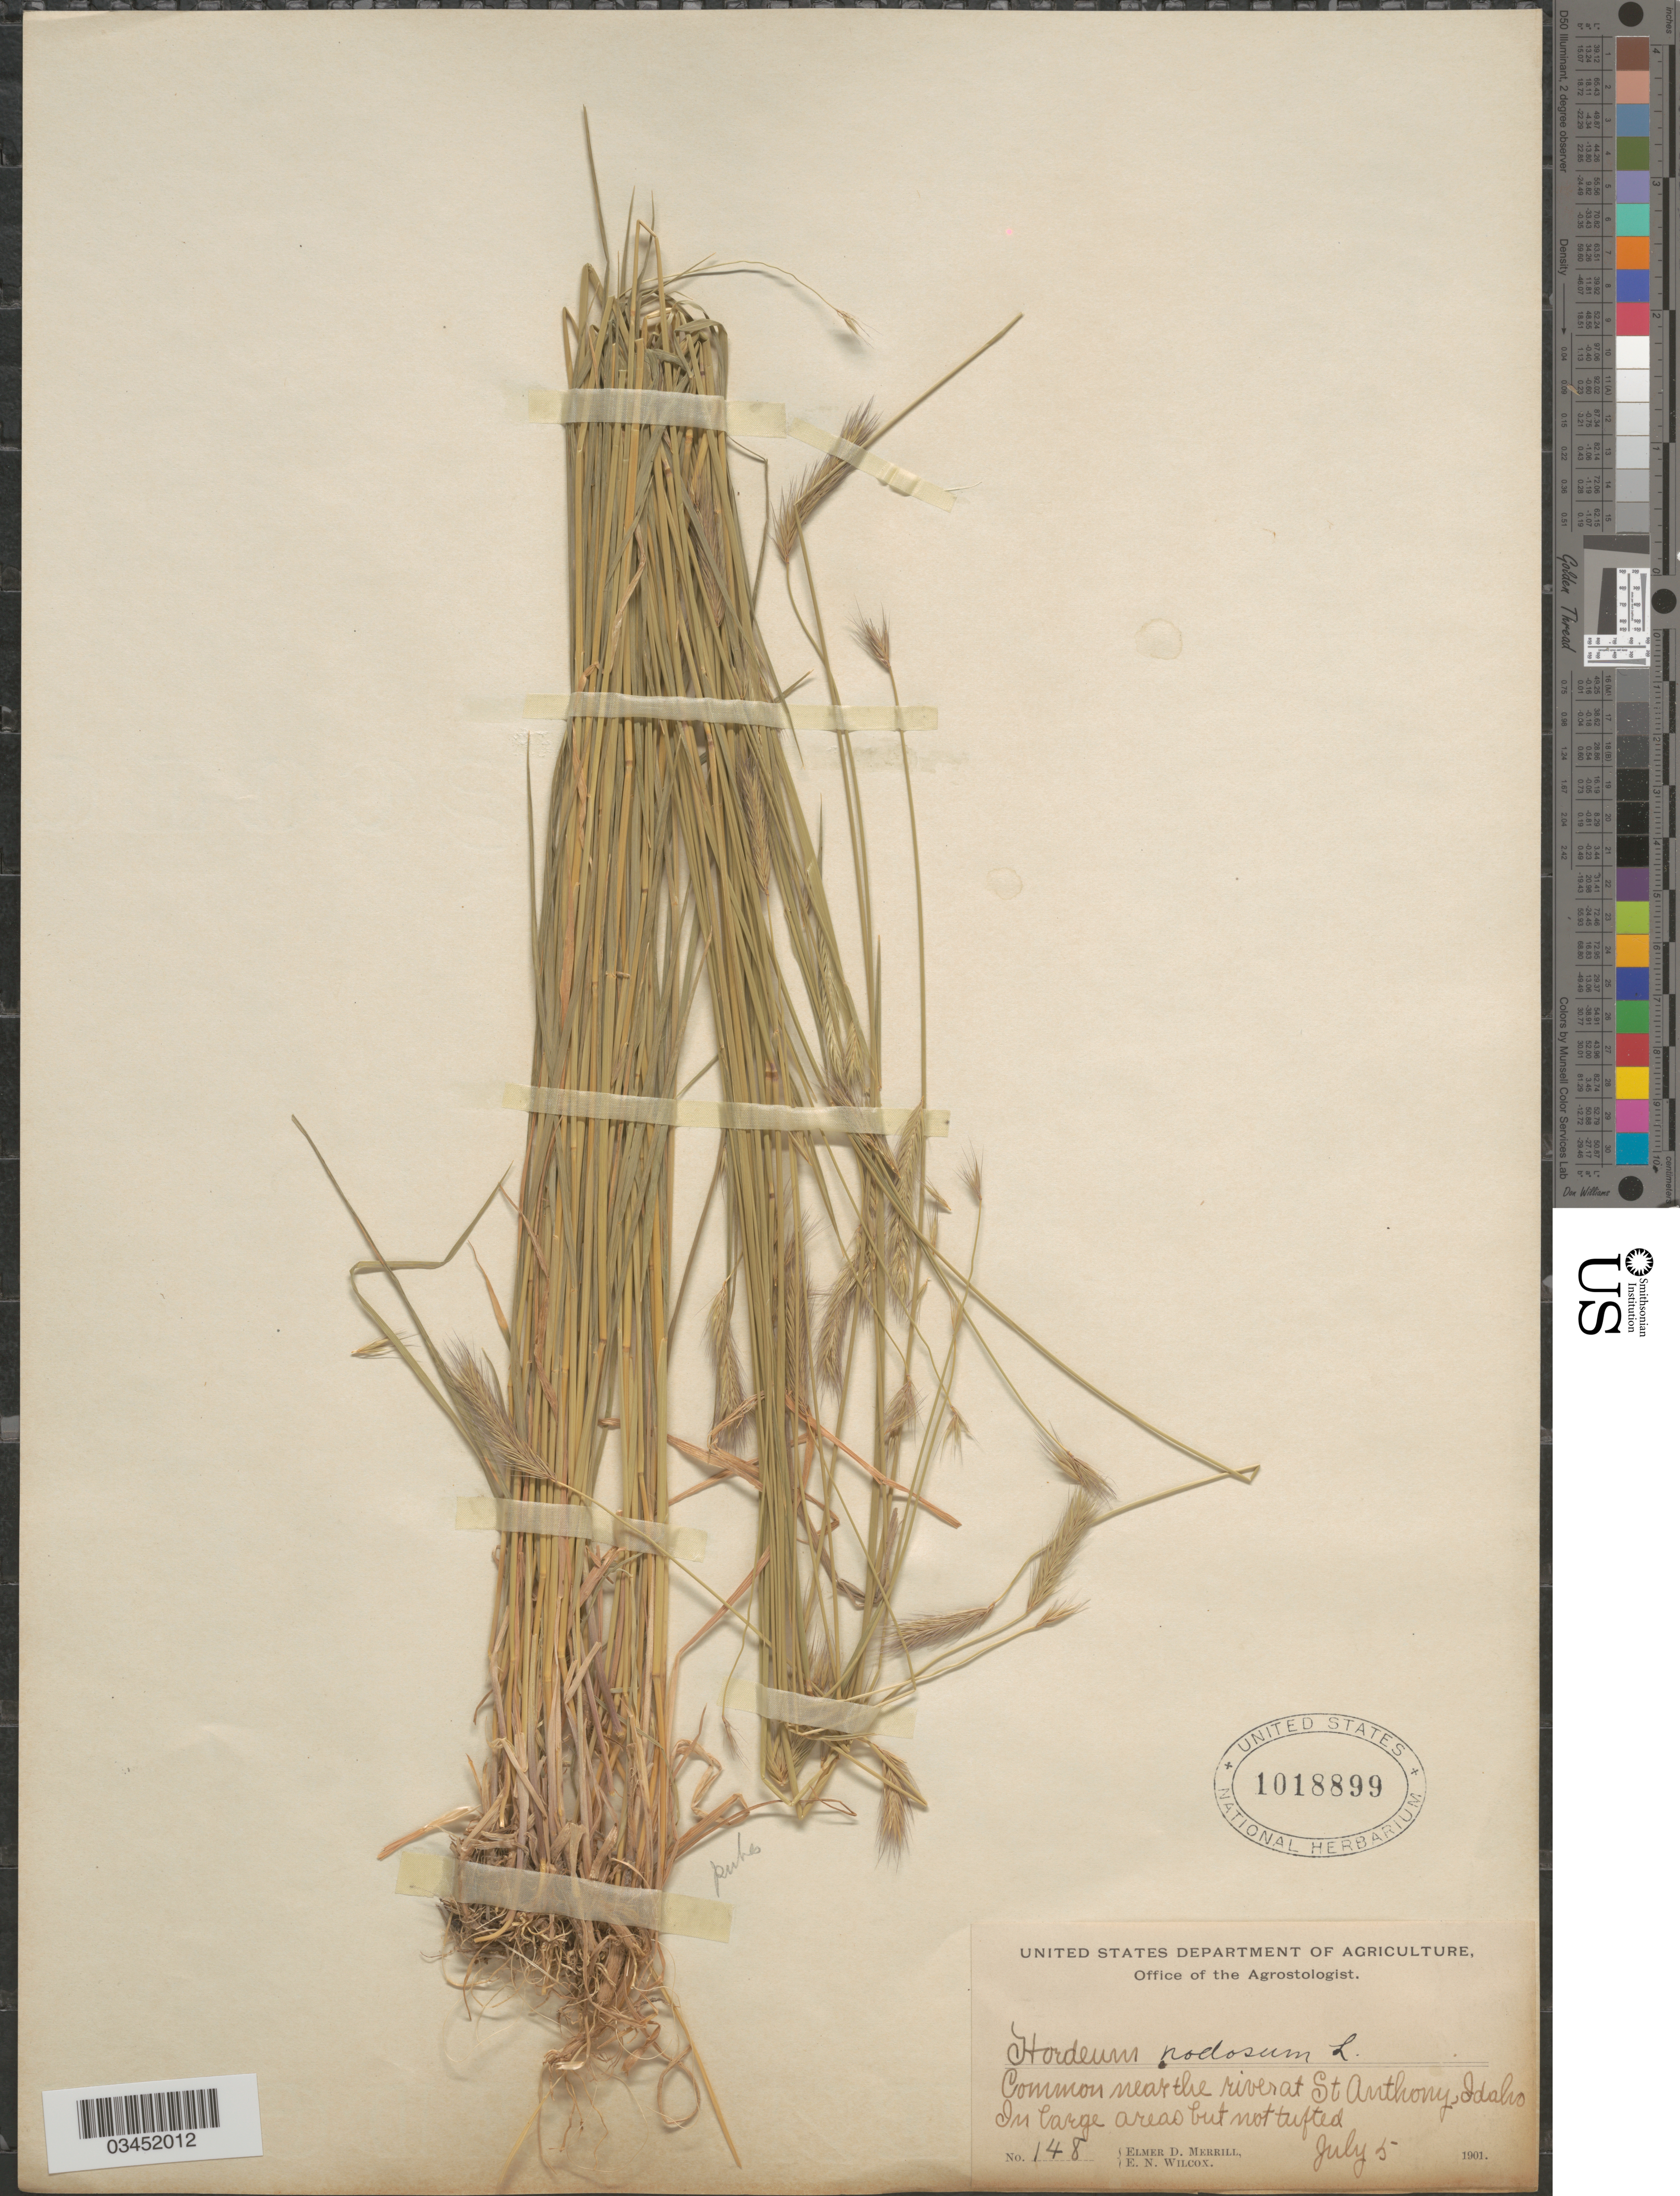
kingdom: Plantae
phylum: Tracheophyta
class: Liliopsida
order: Poales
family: Poaceae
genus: Hordeum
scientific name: Hordeum brachyantherum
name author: Nevski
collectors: E. D. Merrill & E. Wilcox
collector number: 148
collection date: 1901-07-05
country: United States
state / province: Idaho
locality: Common near the river at St Anthony, In large areas but not tufted.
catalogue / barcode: US 1018899